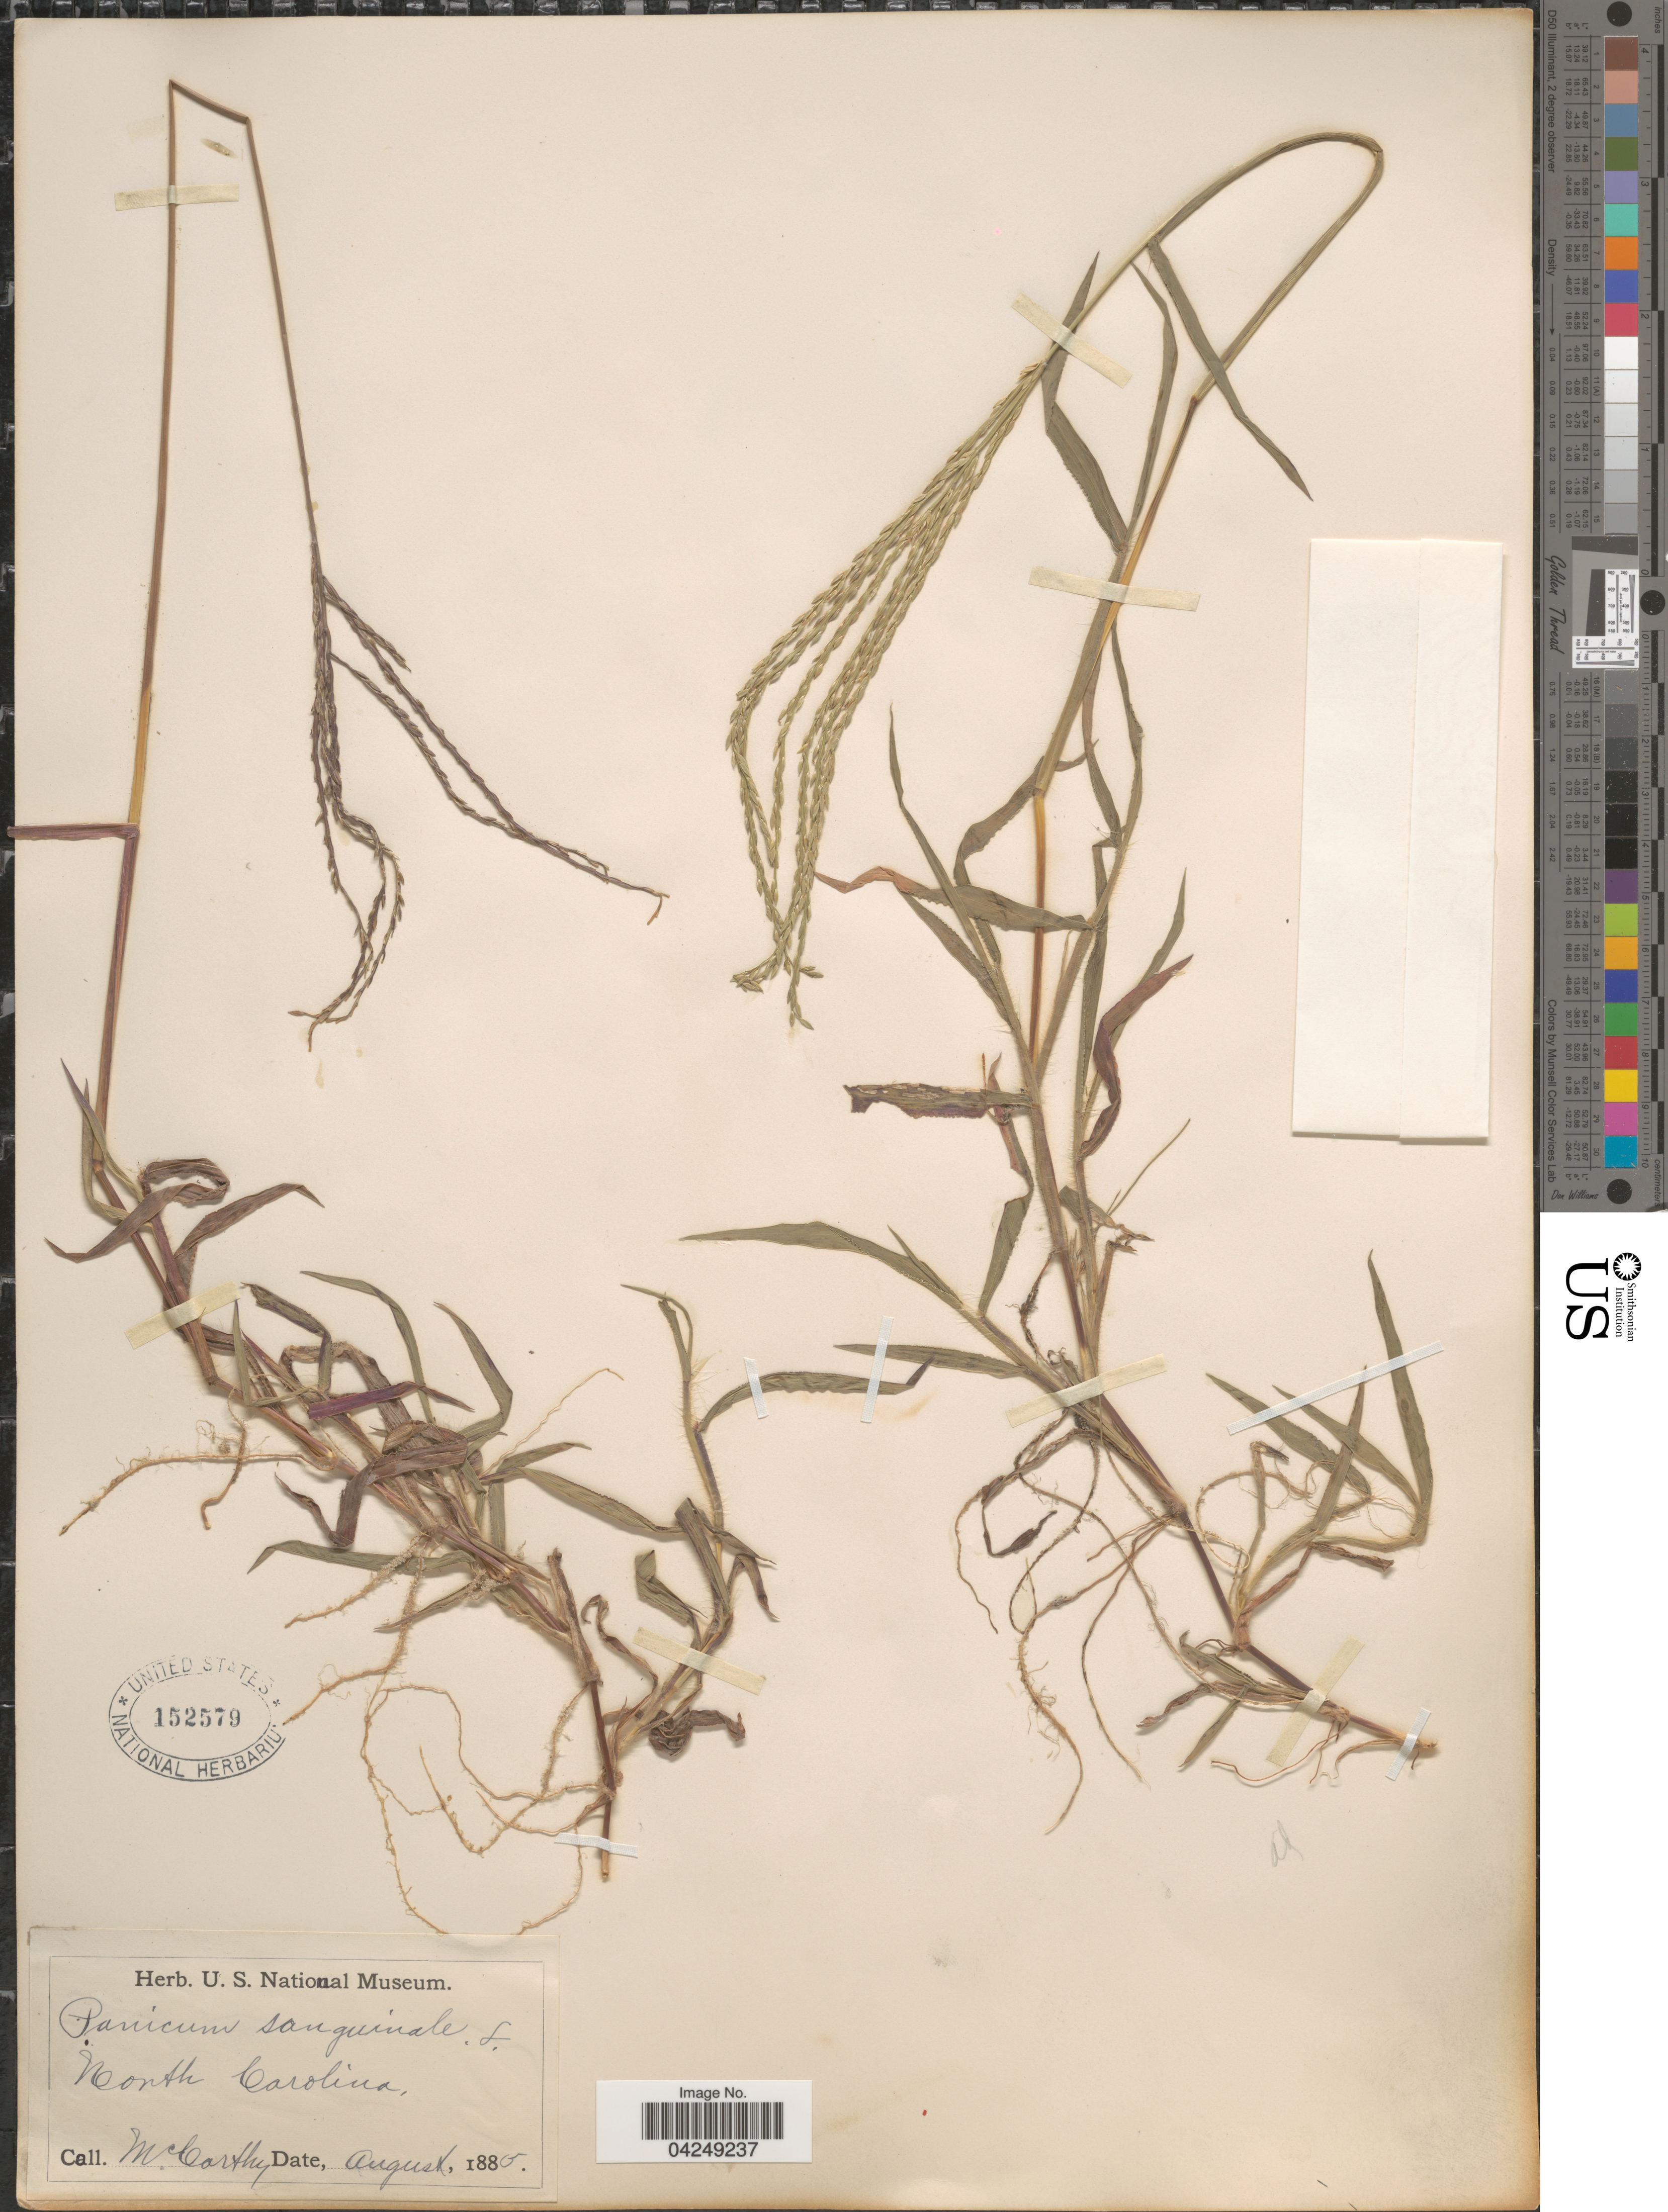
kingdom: Plantae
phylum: Tracheophyta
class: Liliopsida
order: Poales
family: Poaceae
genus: Digitaria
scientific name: Digitaria ciliaris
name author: (Retz.) Koeler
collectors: -- McCarthy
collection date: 1885-08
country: United States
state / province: North Carolina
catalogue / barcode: US 152579